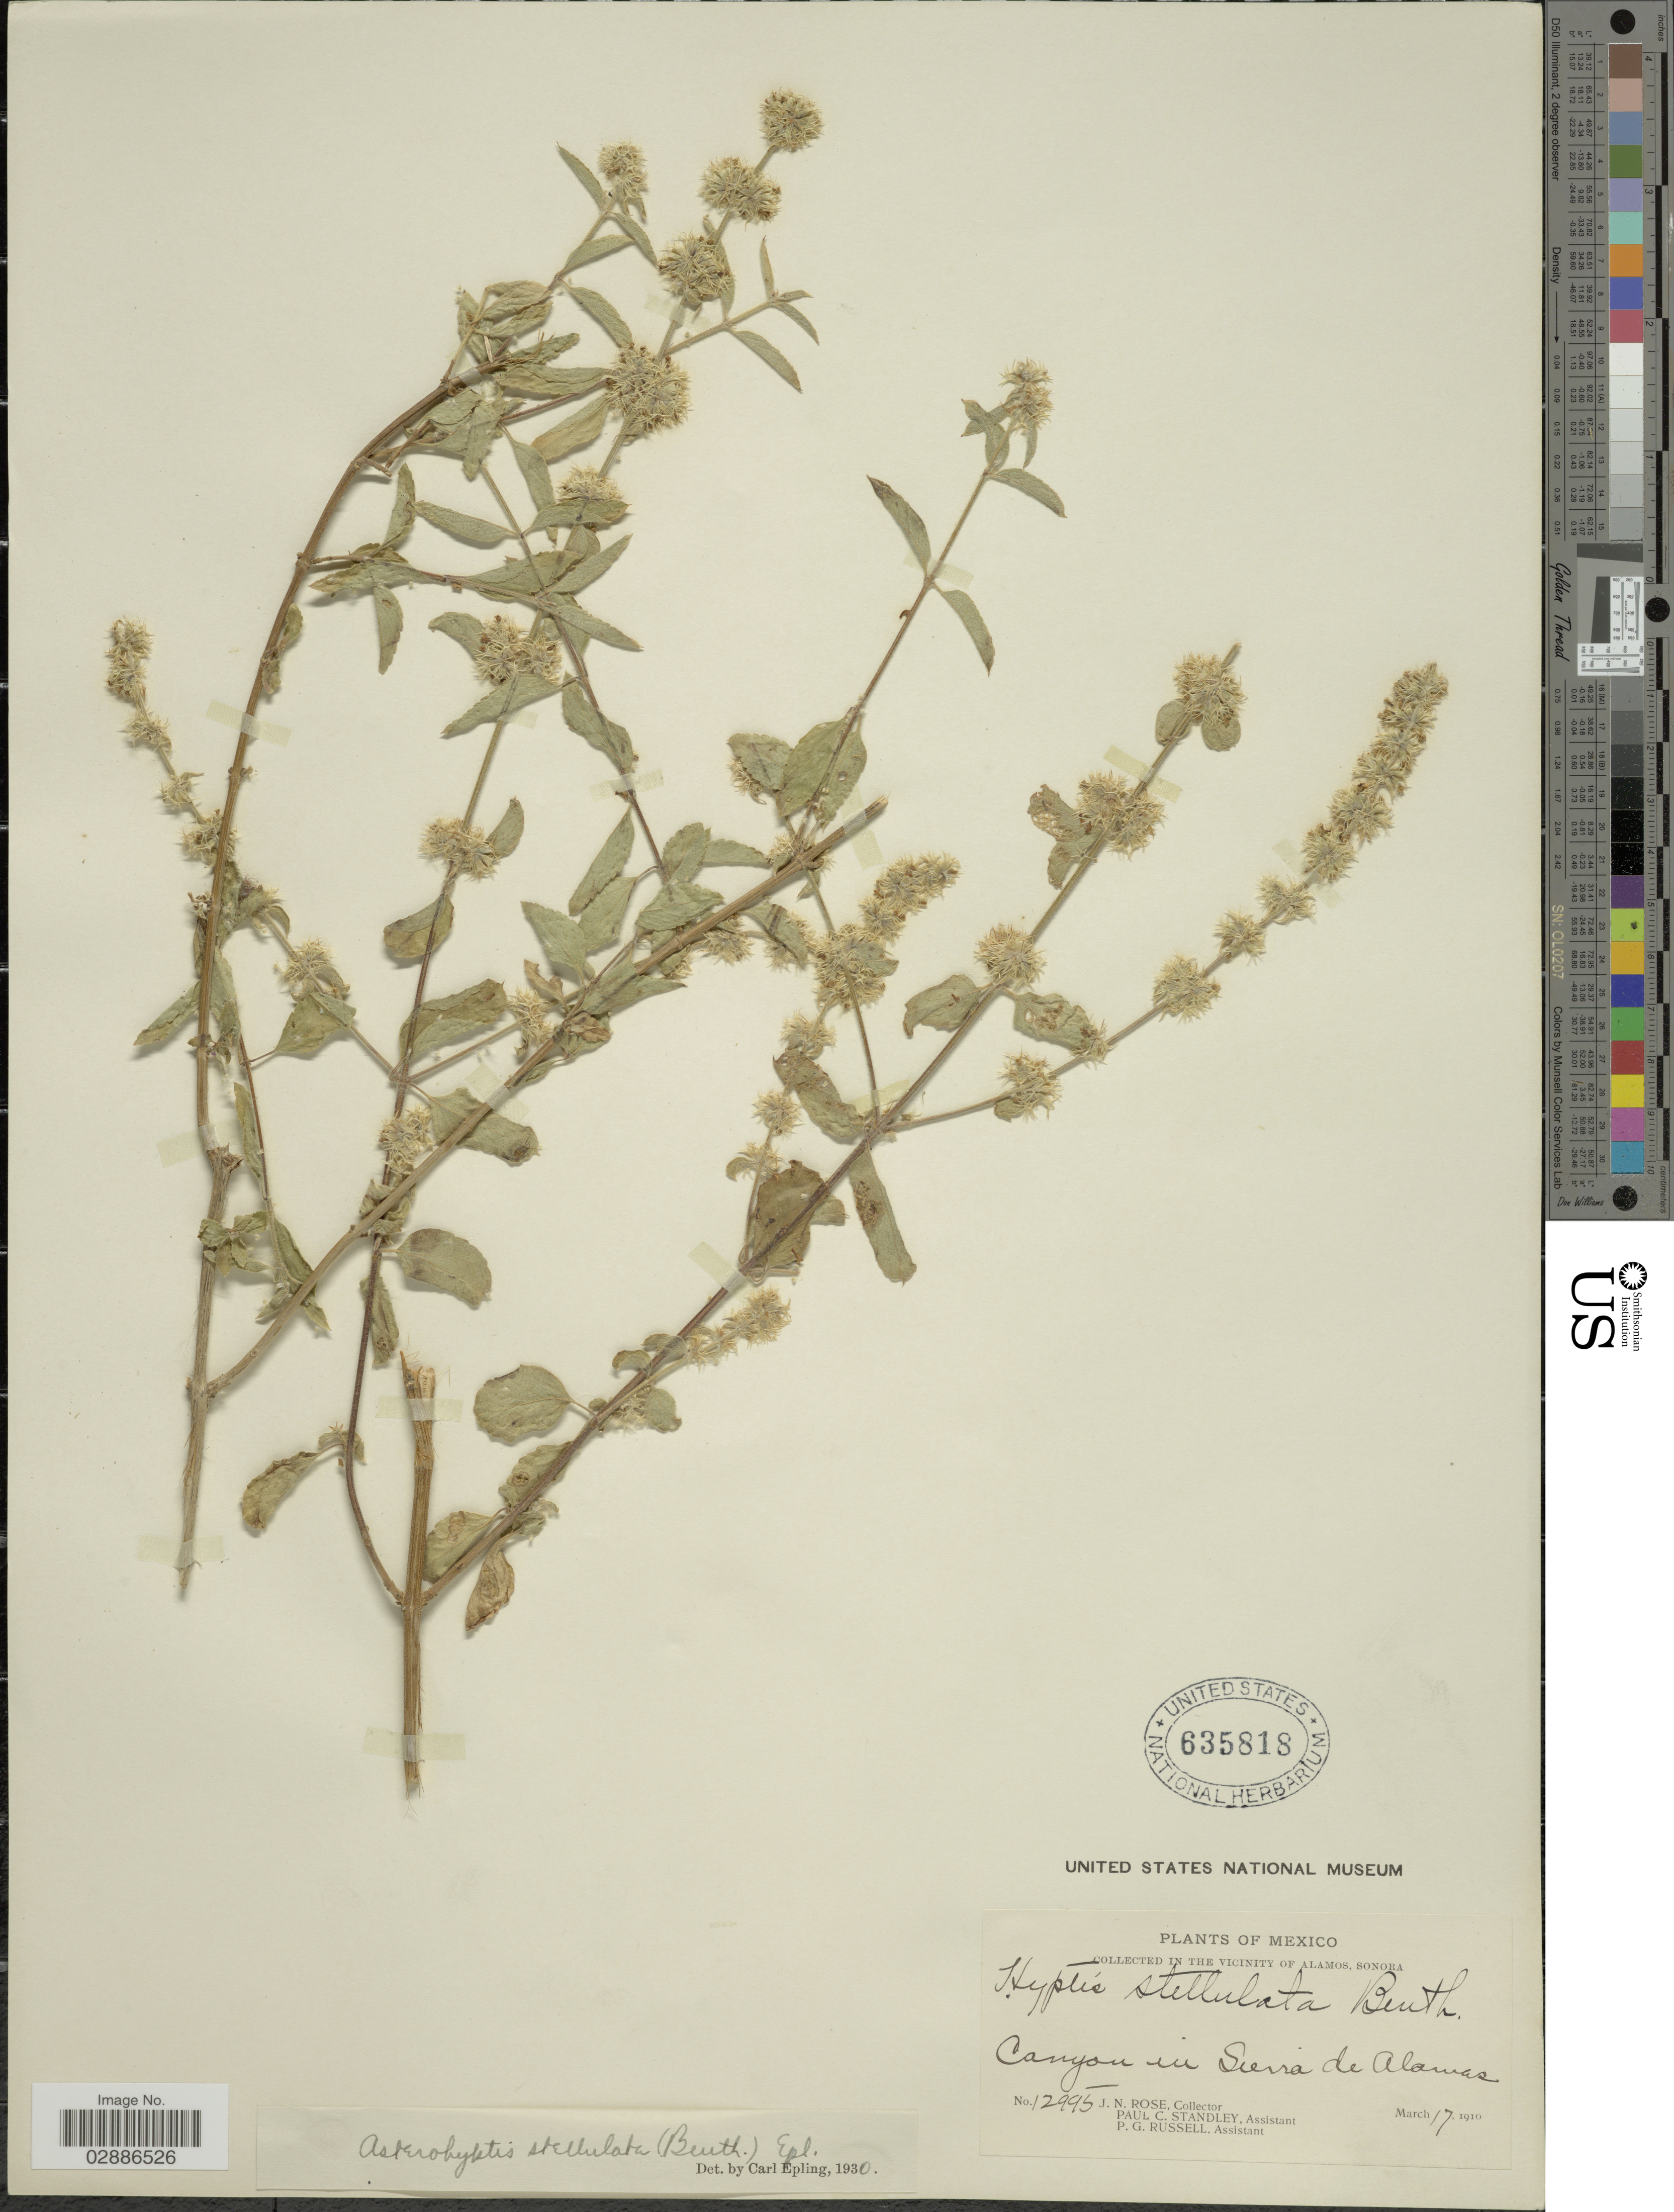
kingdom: Plantae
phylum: Tracheophyta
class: Magnoliopsida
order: Lamiales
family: Lamiaceae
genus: Asterohyptis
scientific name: Asterohyptis stellulata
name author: (Benth.) Epling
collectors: J. N. Rose, P. C. Standley & P. G. Russell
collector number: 12995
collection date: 1910-03-17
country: Mexico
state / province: Sonora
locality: In The Vicinity of Alamos, Sonora, Canyon in Sierra de Alamas.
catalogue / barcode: US 635818